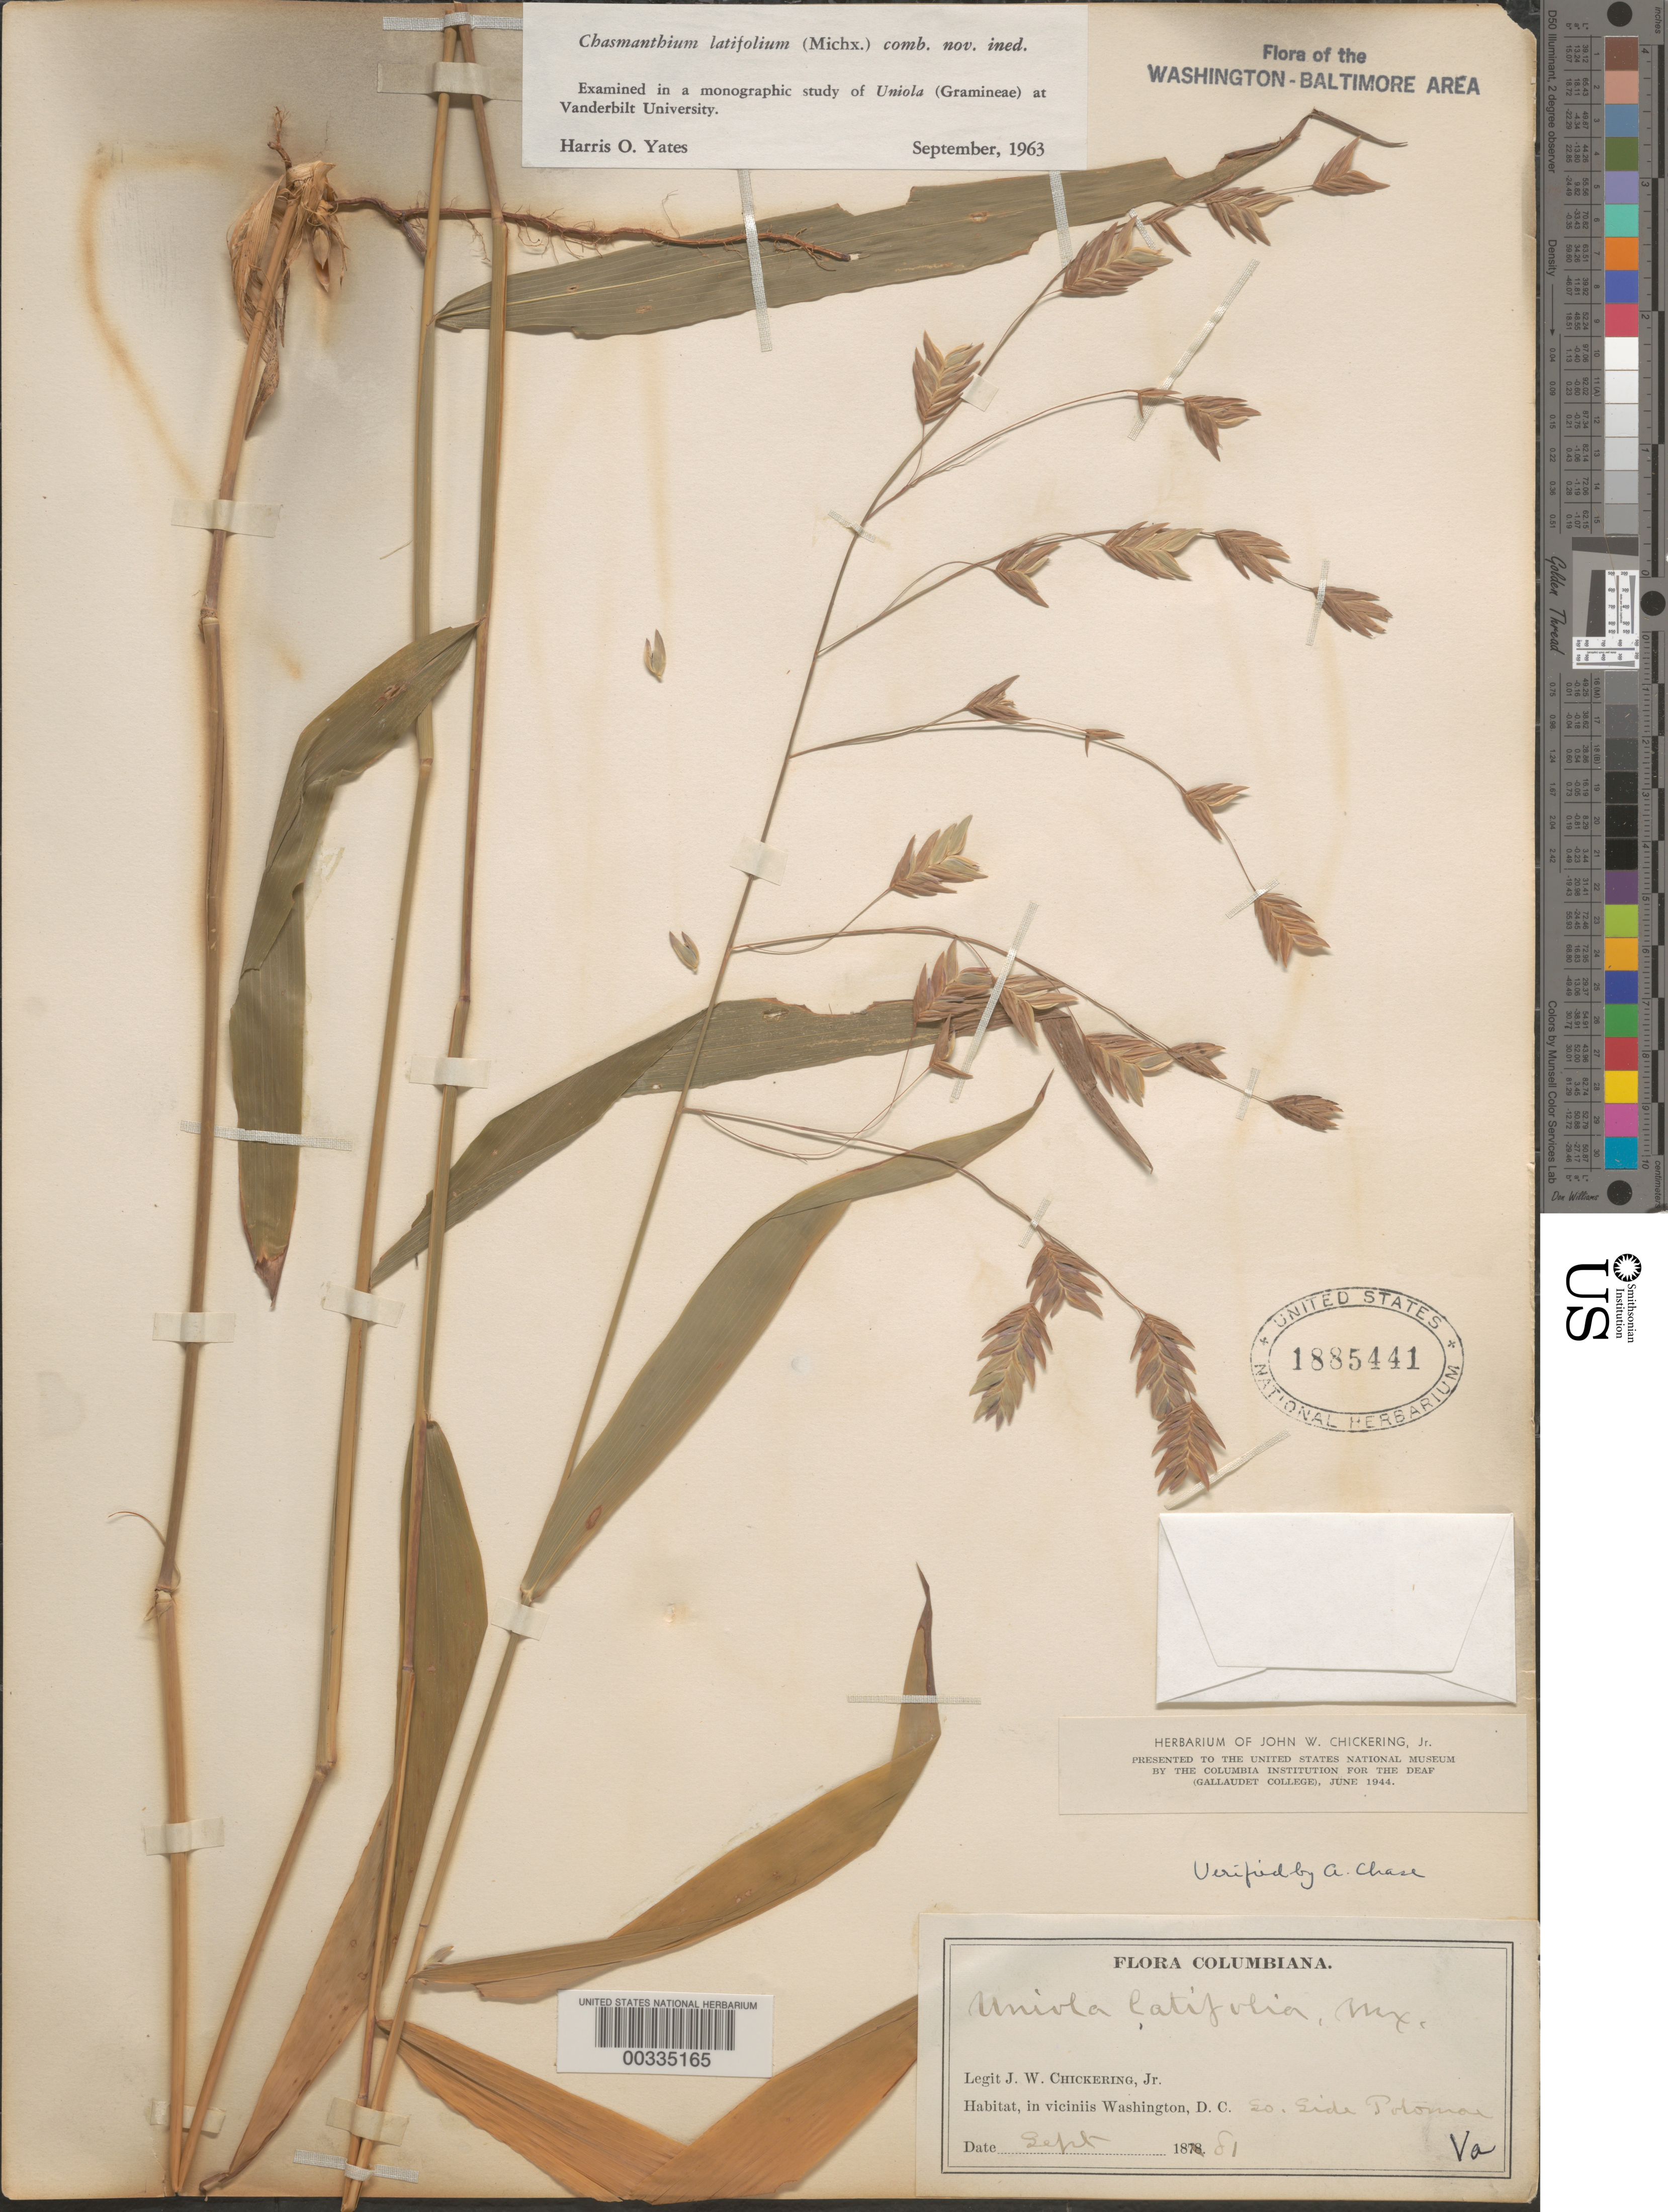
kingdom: Plantae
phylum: Tracheophyta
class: Liliopsida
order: Poales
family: Poaceae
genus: Chasmanthium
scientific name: Chasmanthium latifolium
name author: (Michx.) H.O. Yates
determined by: Yates, H. O.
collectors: J. Chickering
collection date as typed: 1881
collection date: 1881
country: United States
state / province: Virginia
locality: S. side Potomac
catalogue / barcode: US 1885441